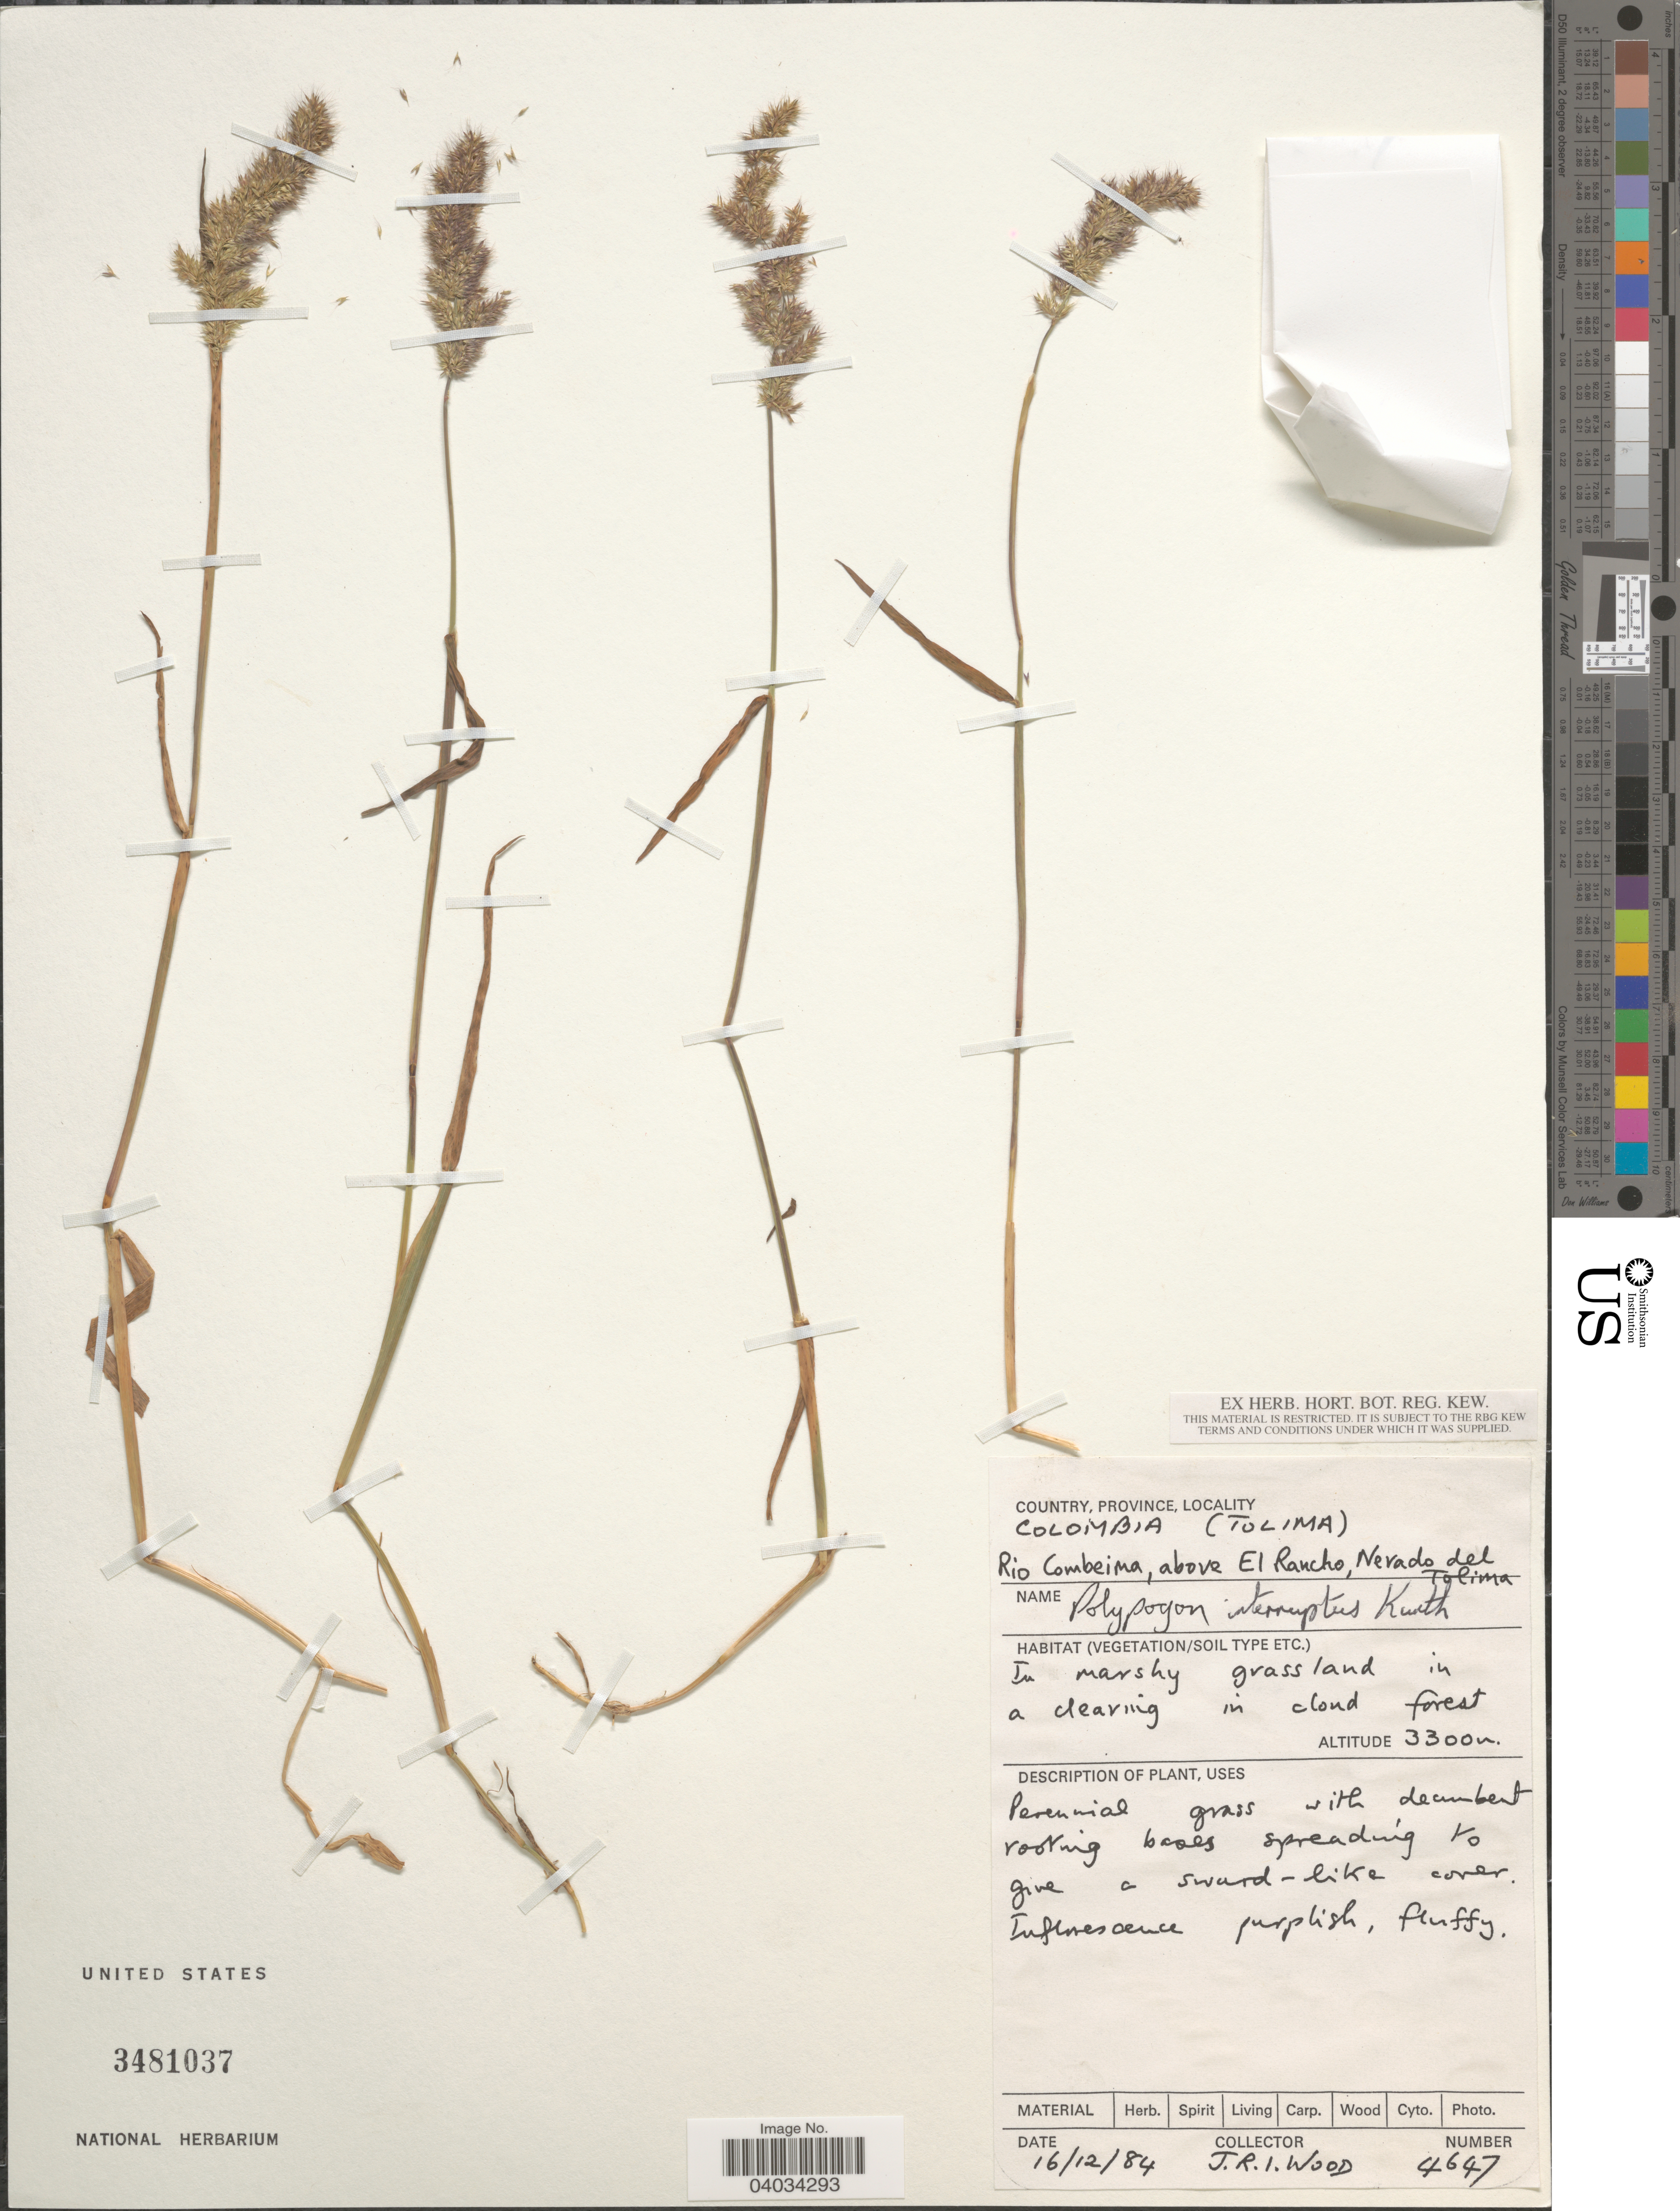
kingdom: Plantae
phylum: Tracheophyta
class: Liliopsida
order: Poales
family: Poaceae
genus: Polypogon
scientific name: Polypogon interruptus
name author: Kunth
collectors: J. R. I. Wood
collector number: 4647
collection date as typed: Transcribed d/m/y: 16/12/84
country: Colombia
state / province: Tolima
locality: Rio Combeima, above El Rancho, Nevado del Tolima.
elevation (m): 3300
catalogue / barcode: US 3481037